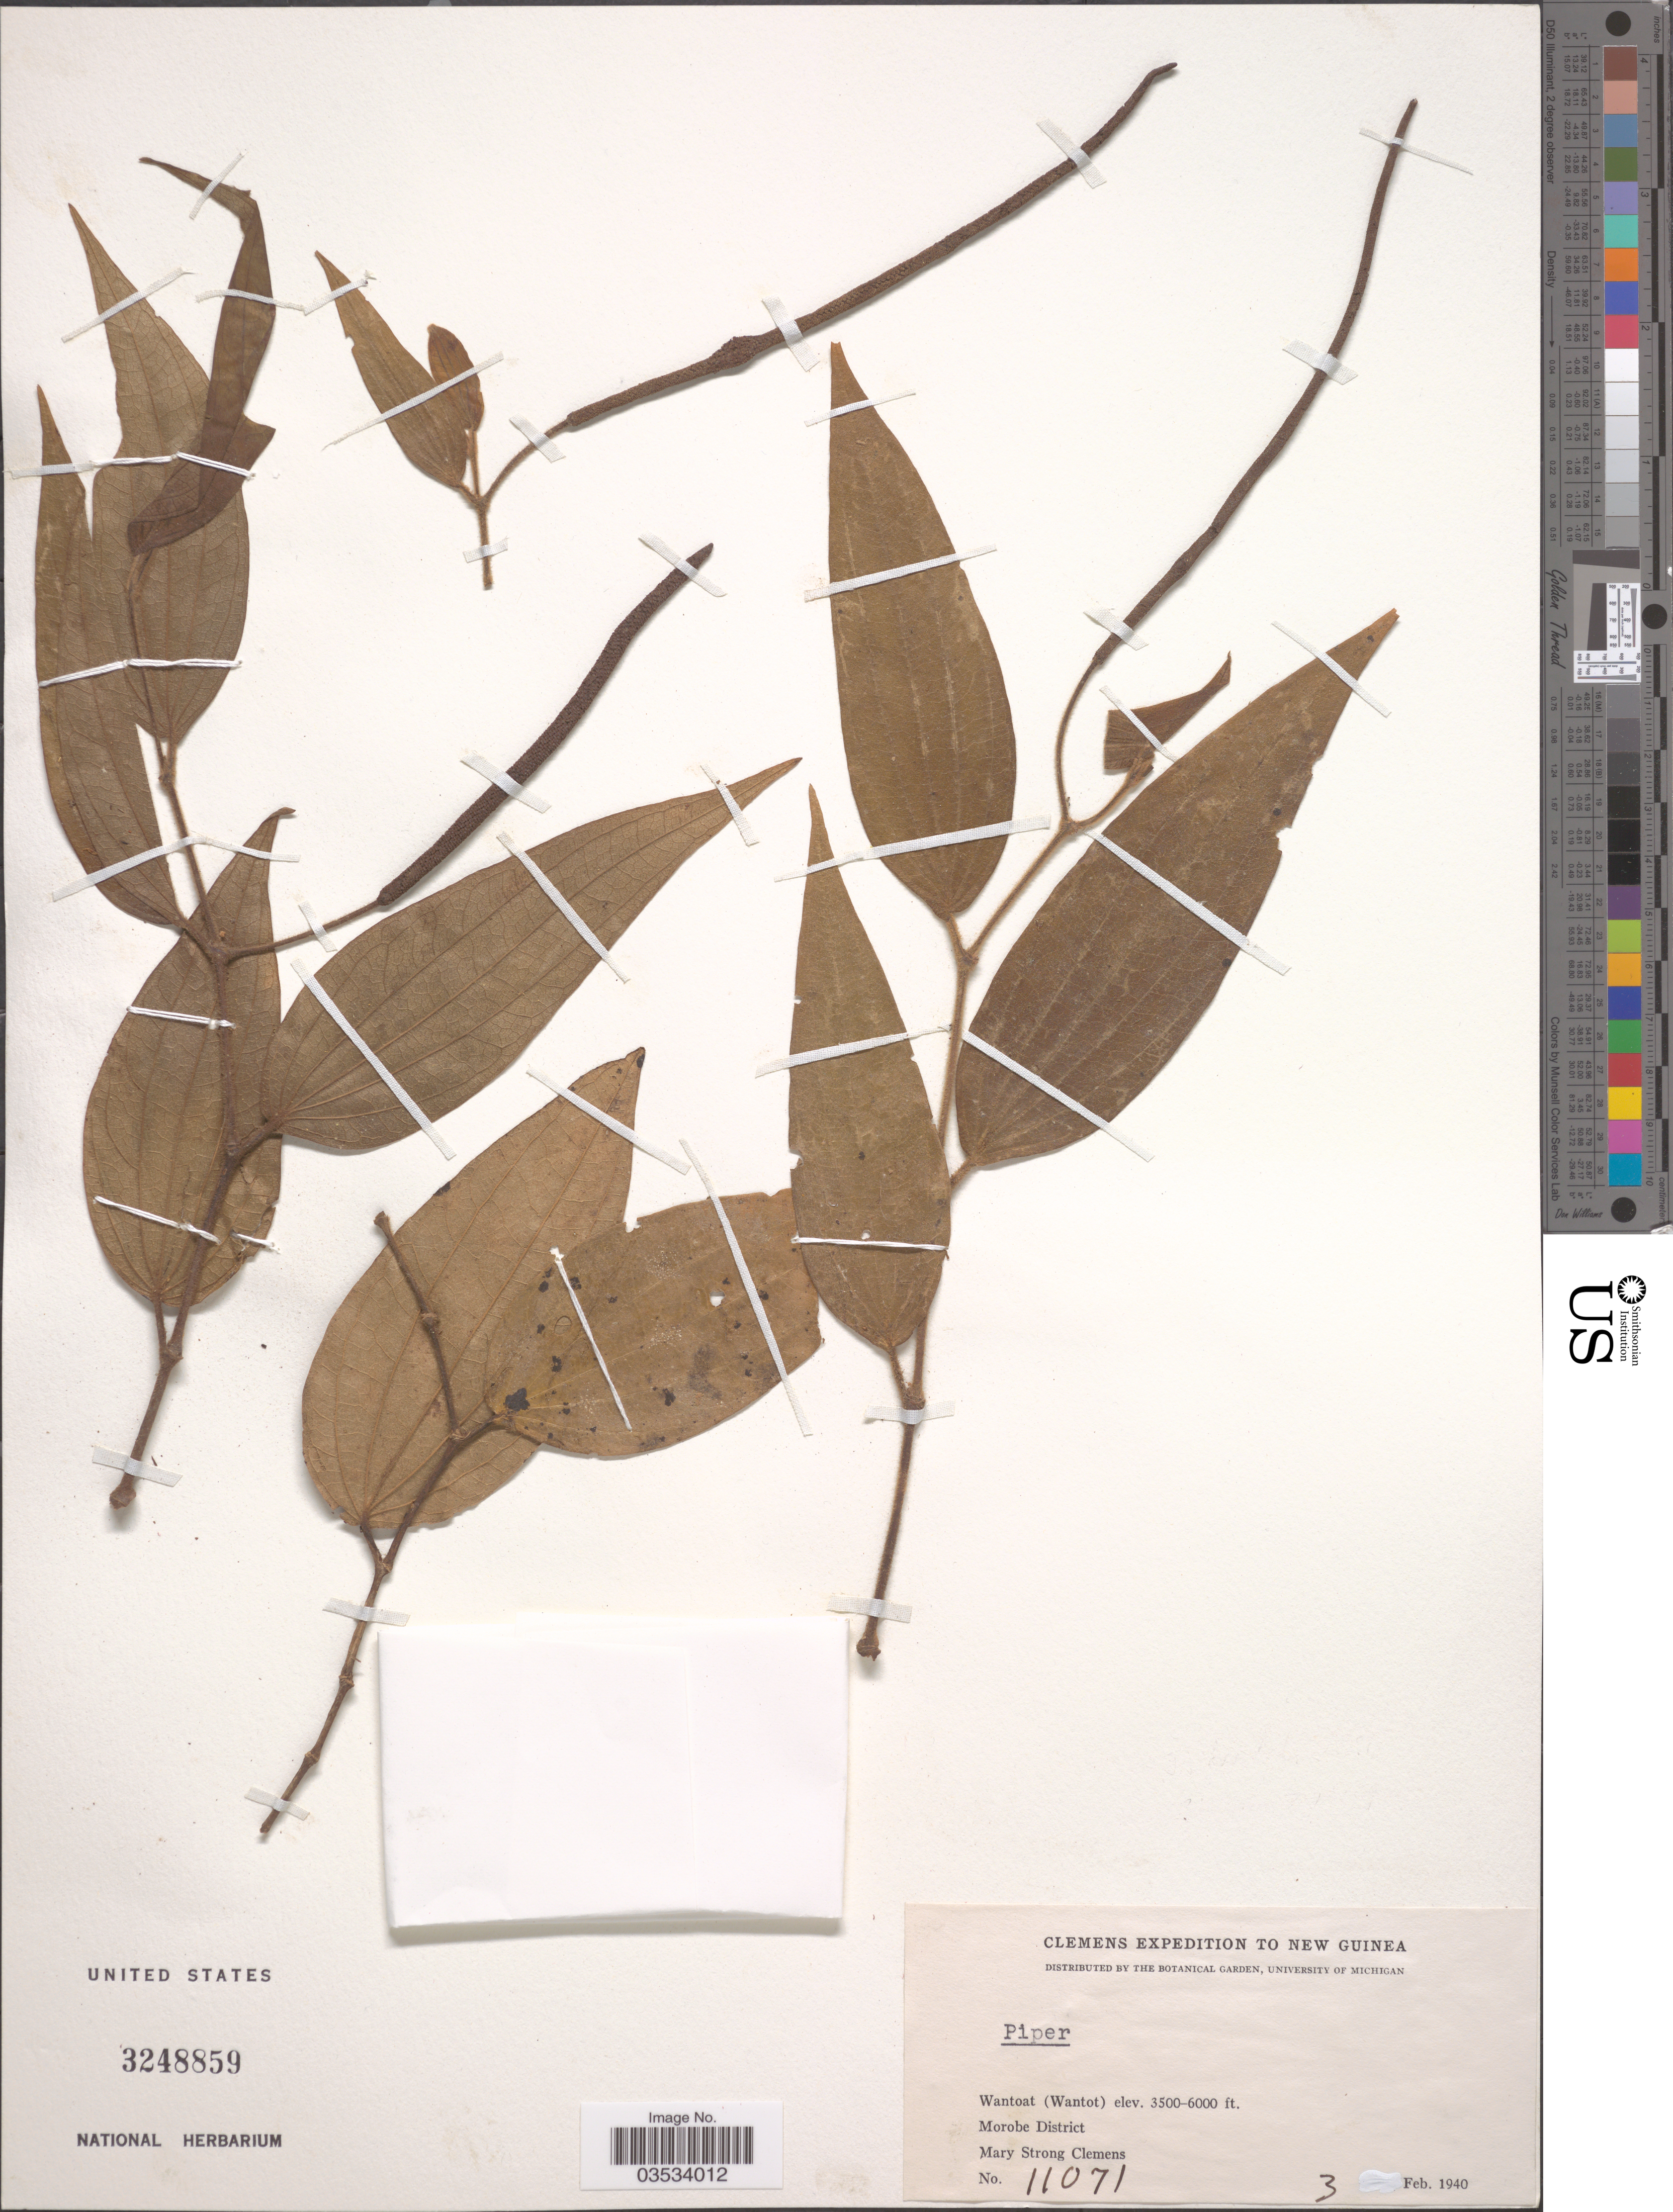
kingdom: Plantae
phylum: Tracheophyta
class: Magnoliopsida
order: Piperales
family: Piperaceae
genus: Piper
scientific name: Piper sp.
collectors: M. S. Clemens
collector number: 11071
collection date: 1940-02-03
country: Papua New Guinea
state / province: Morobe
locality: New Guinea. Wantoat (Wantot). Morobe District.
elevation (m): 1067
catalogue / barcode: US 3248859